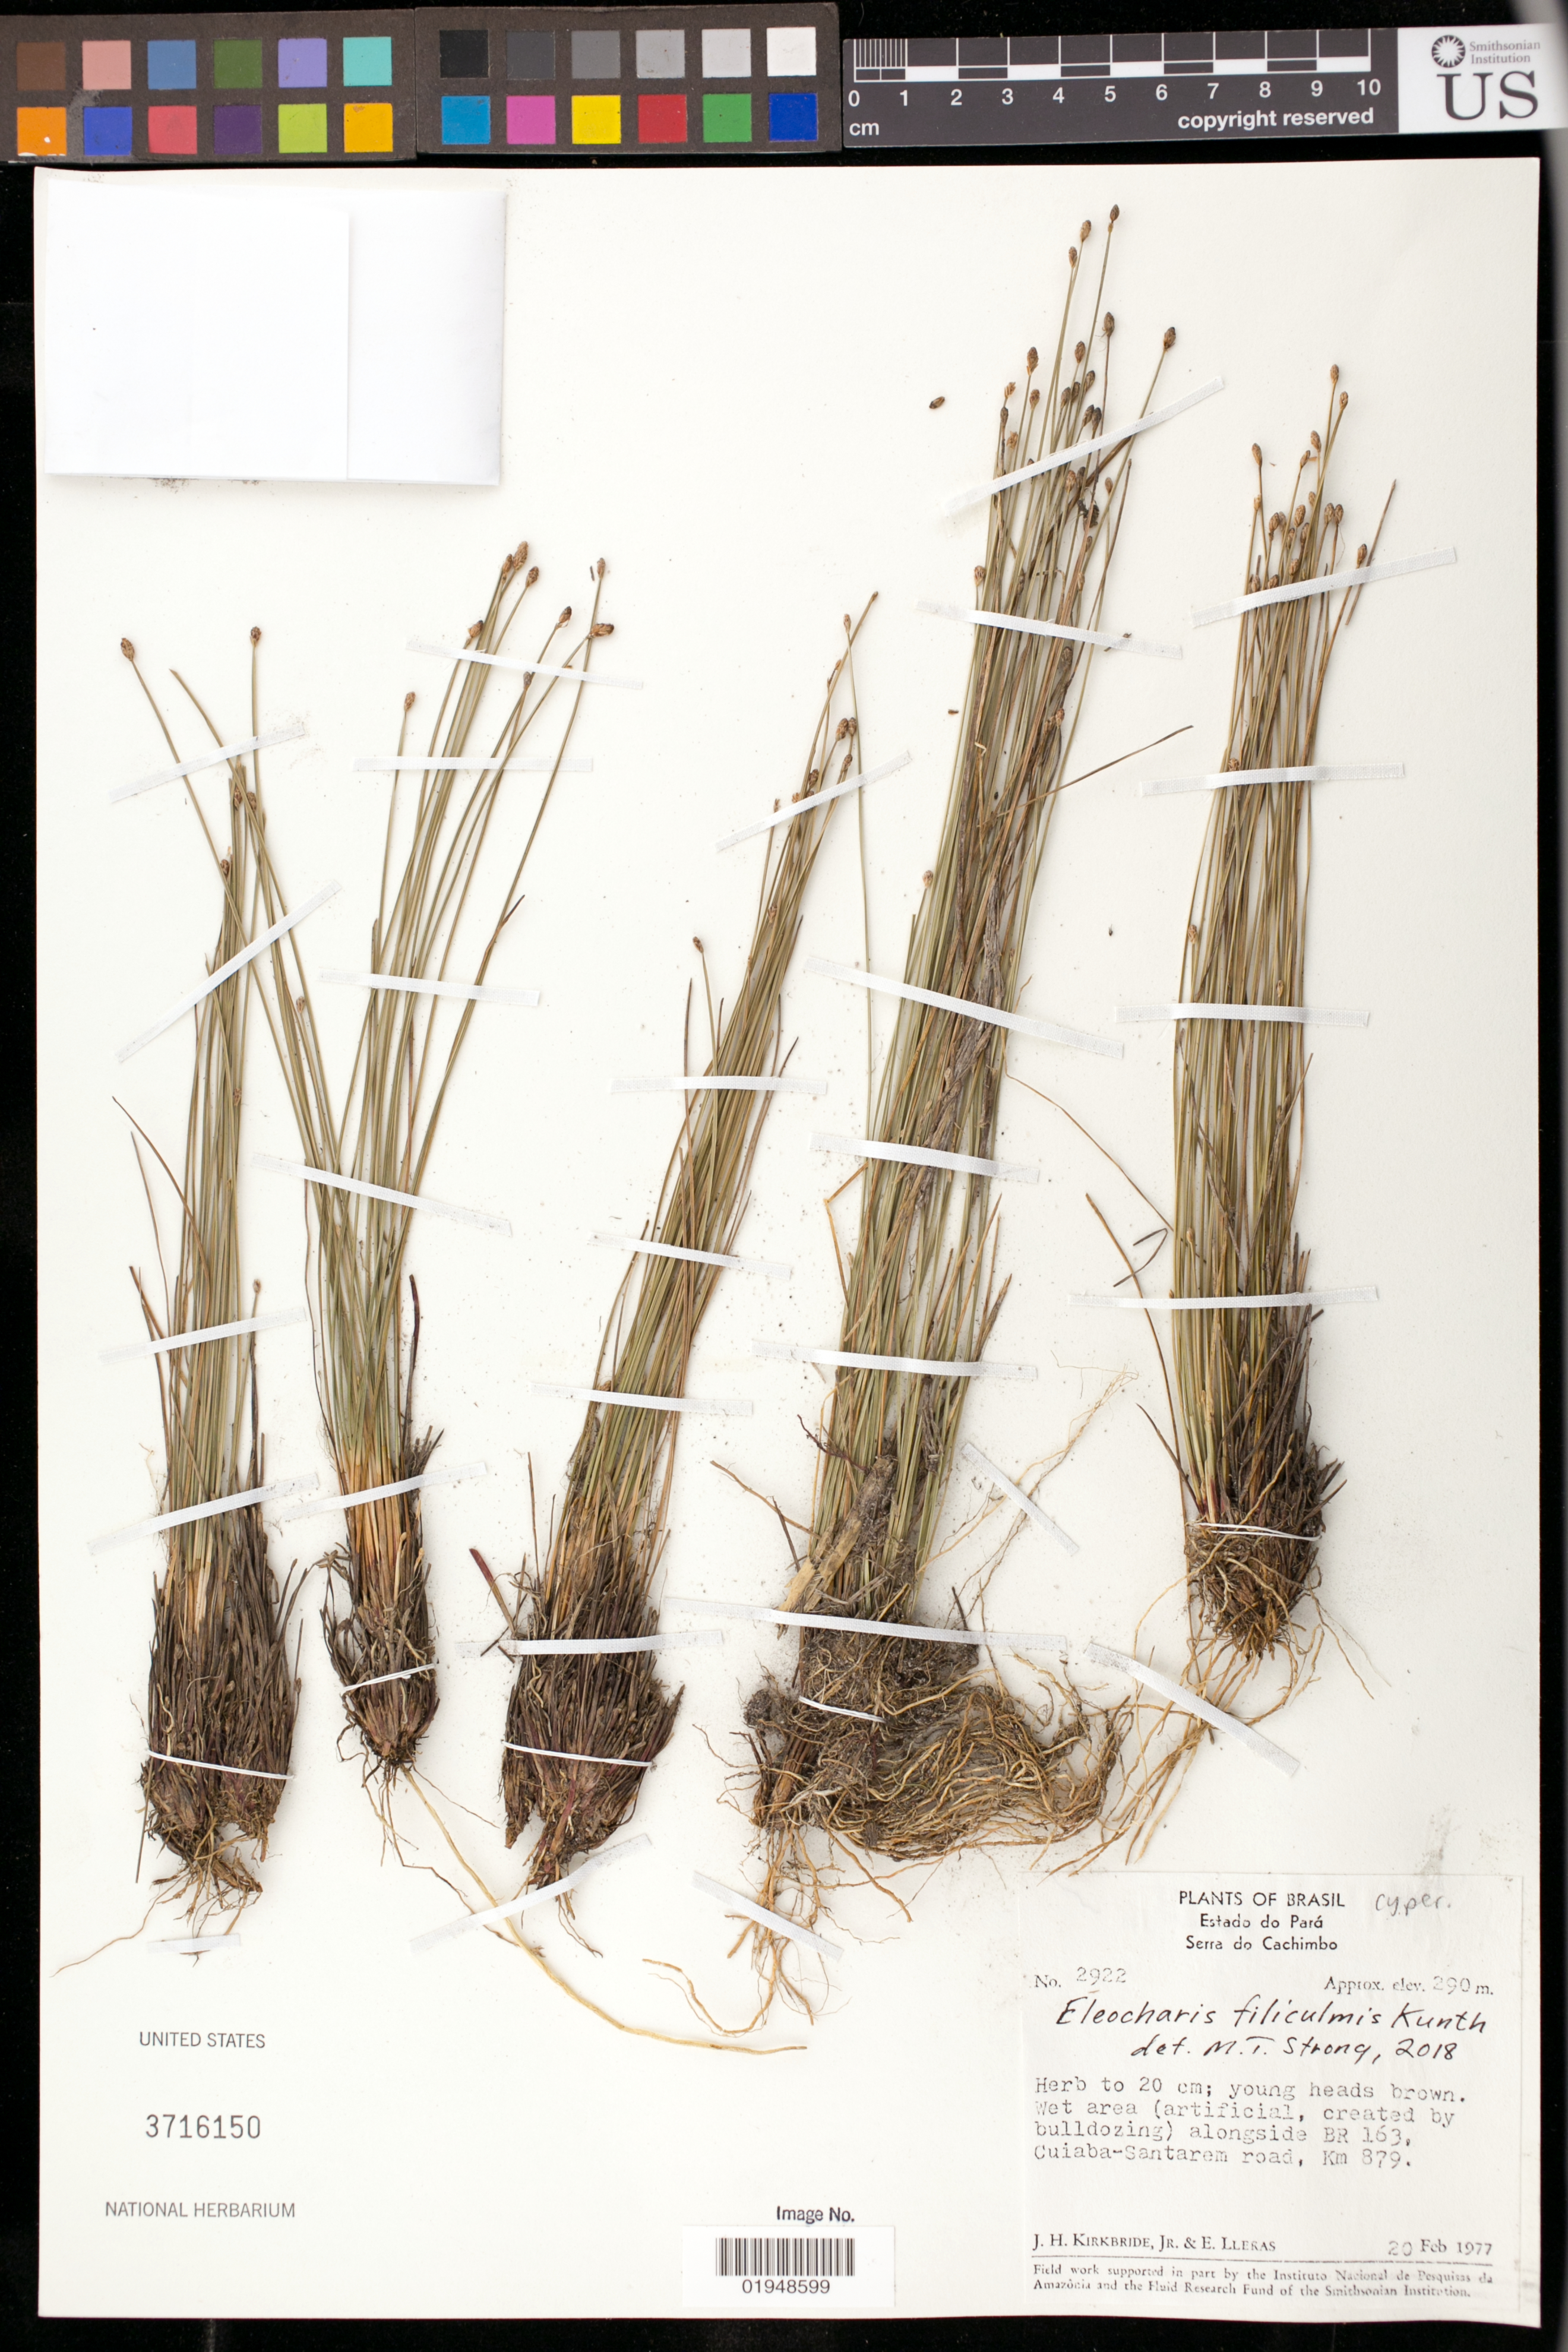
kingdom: Plantae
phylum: Tracheophyta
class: Liliopsida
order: Poales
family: Cyperaceae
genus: Eleocharis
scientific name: Eleocharis filiculmis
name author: Kunth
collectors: J. H. Kirkbride & E. Lleras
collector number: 2922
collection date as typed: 20 Feb 1977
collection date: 1977-02-20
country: Brazil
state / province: Pará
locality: Serra do Cachimbo, alongside BR 163, Cuiaba-Santarem road, Km 879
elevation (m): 290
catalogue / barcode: US 3716150